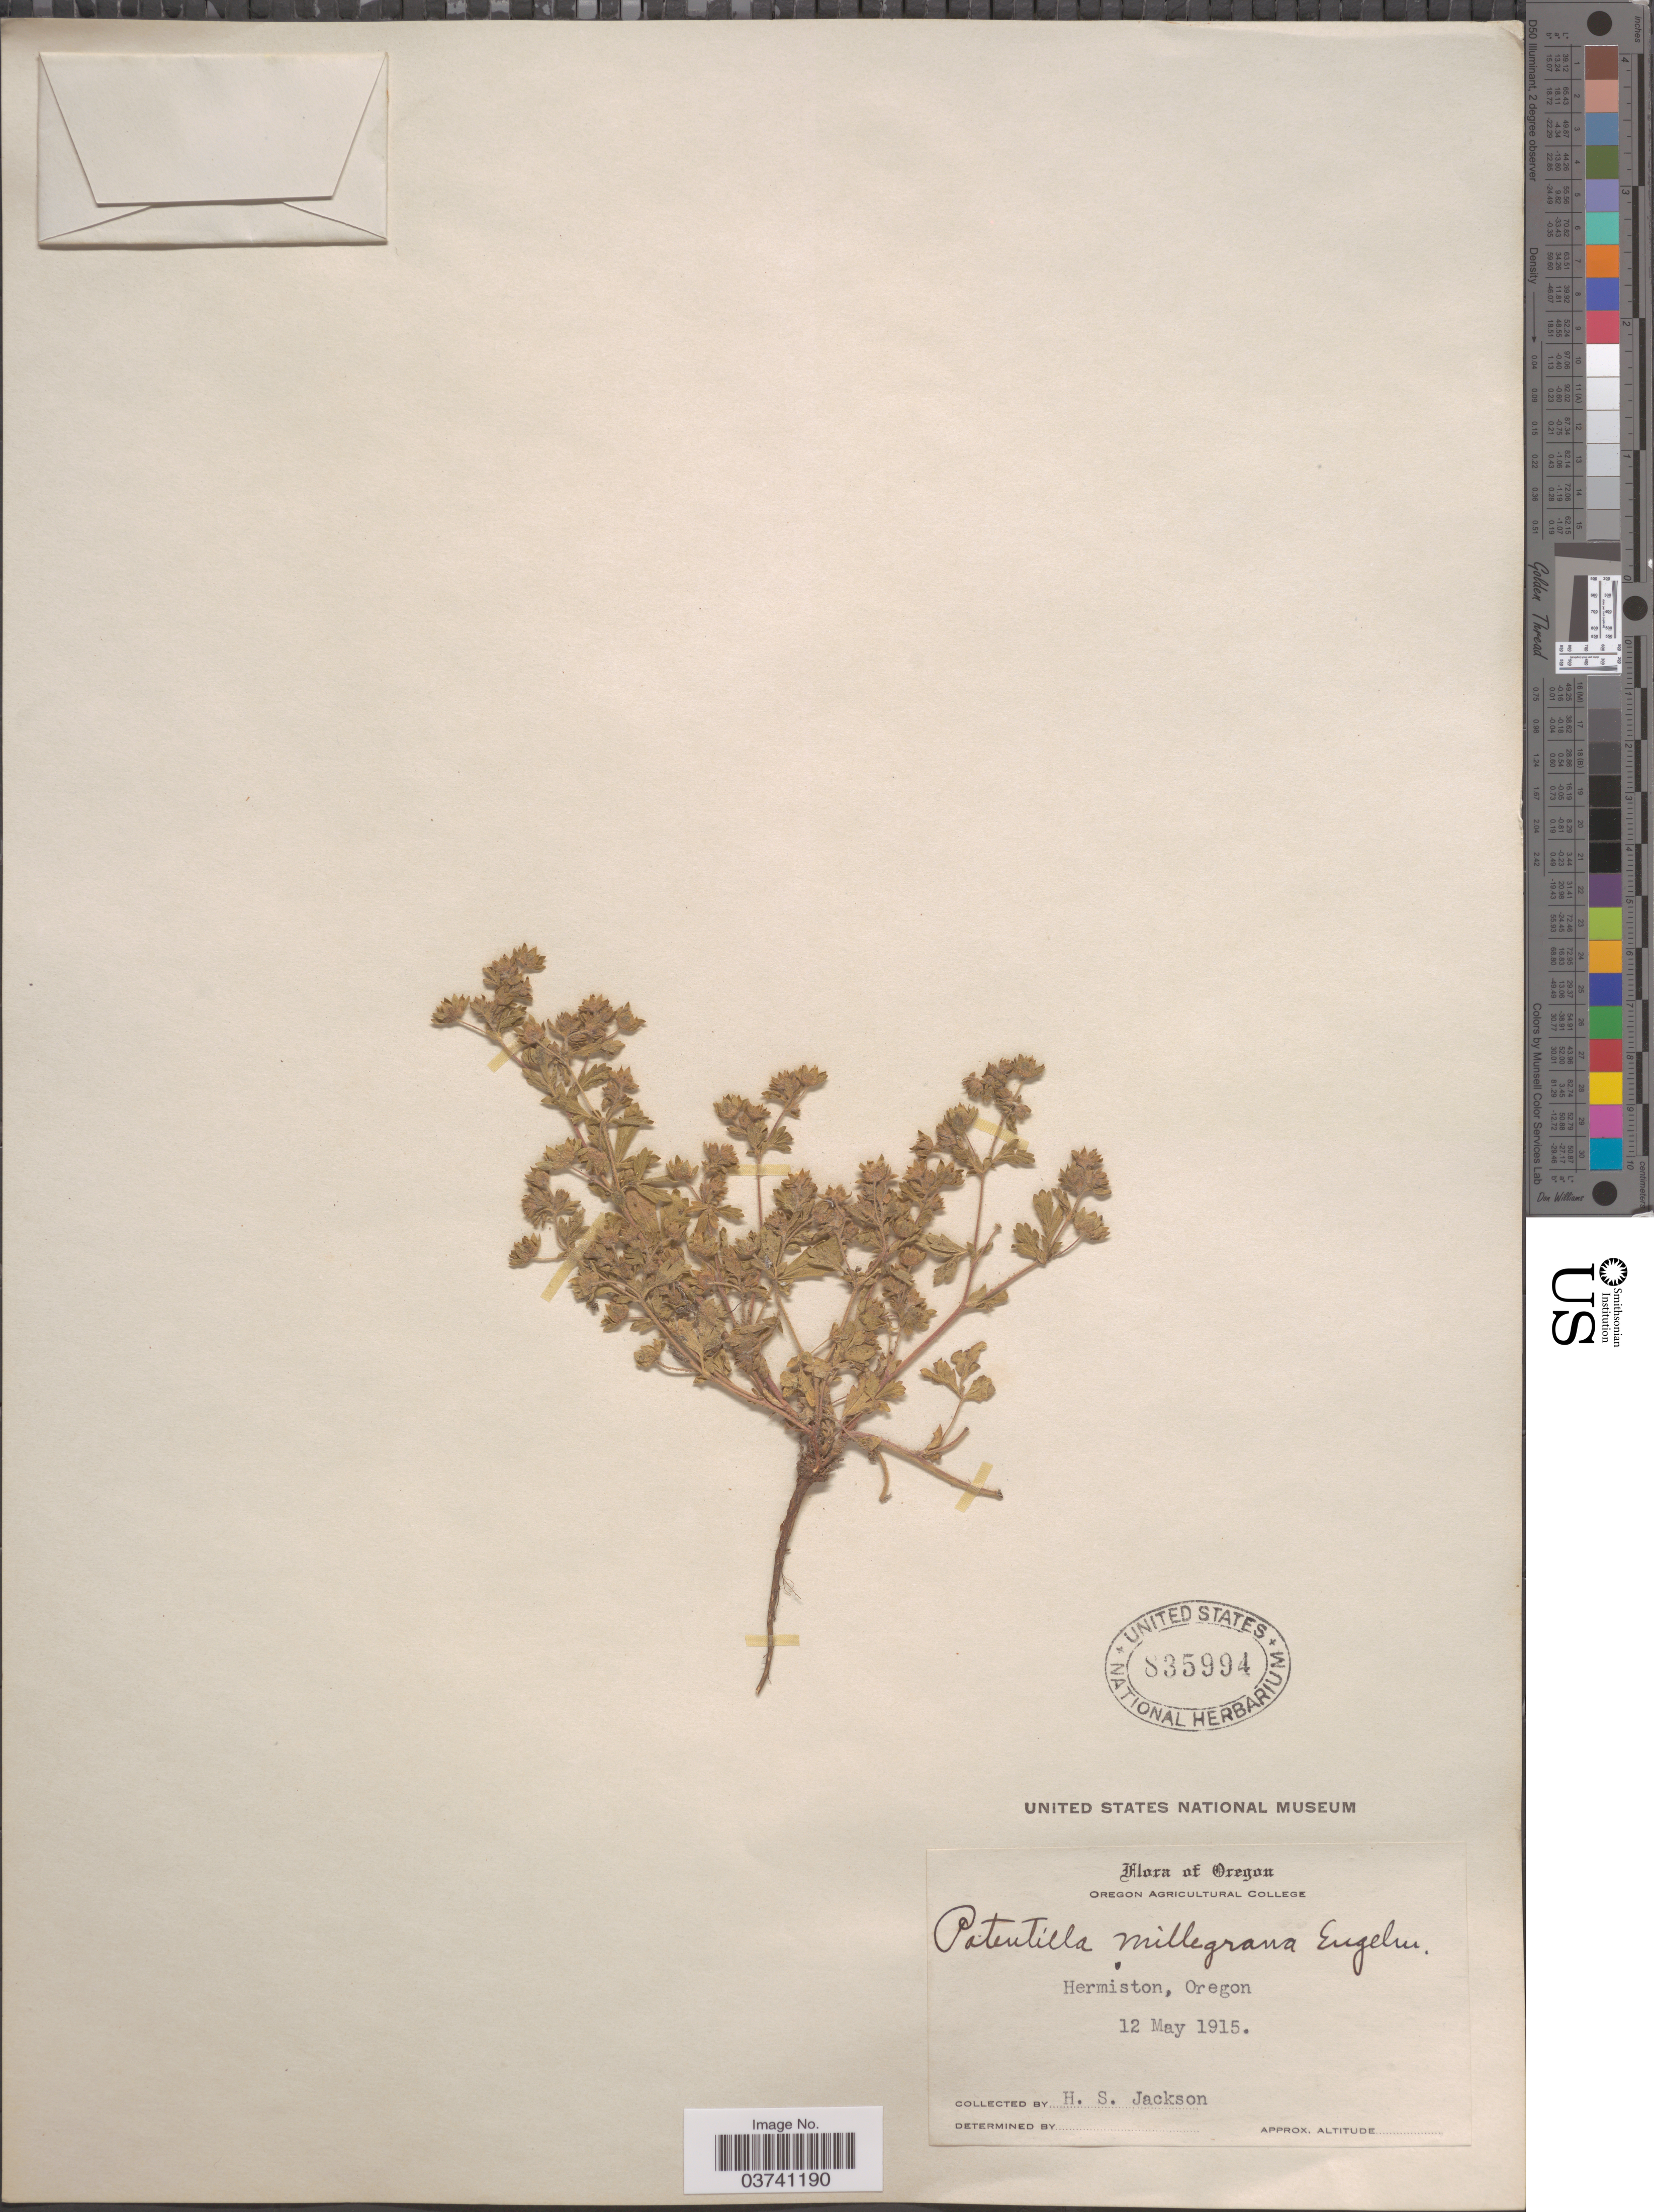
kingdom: Plantae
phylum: Tracheophyta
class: Magnoliopsida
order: Rosales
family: Rosaceae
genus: Potentilla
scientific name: Potentilla rivalis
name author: Nutt.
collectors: H. Jackson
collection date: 1915-05-12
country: United States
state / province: Oregon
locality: Hermiston.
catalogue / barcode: US 835994